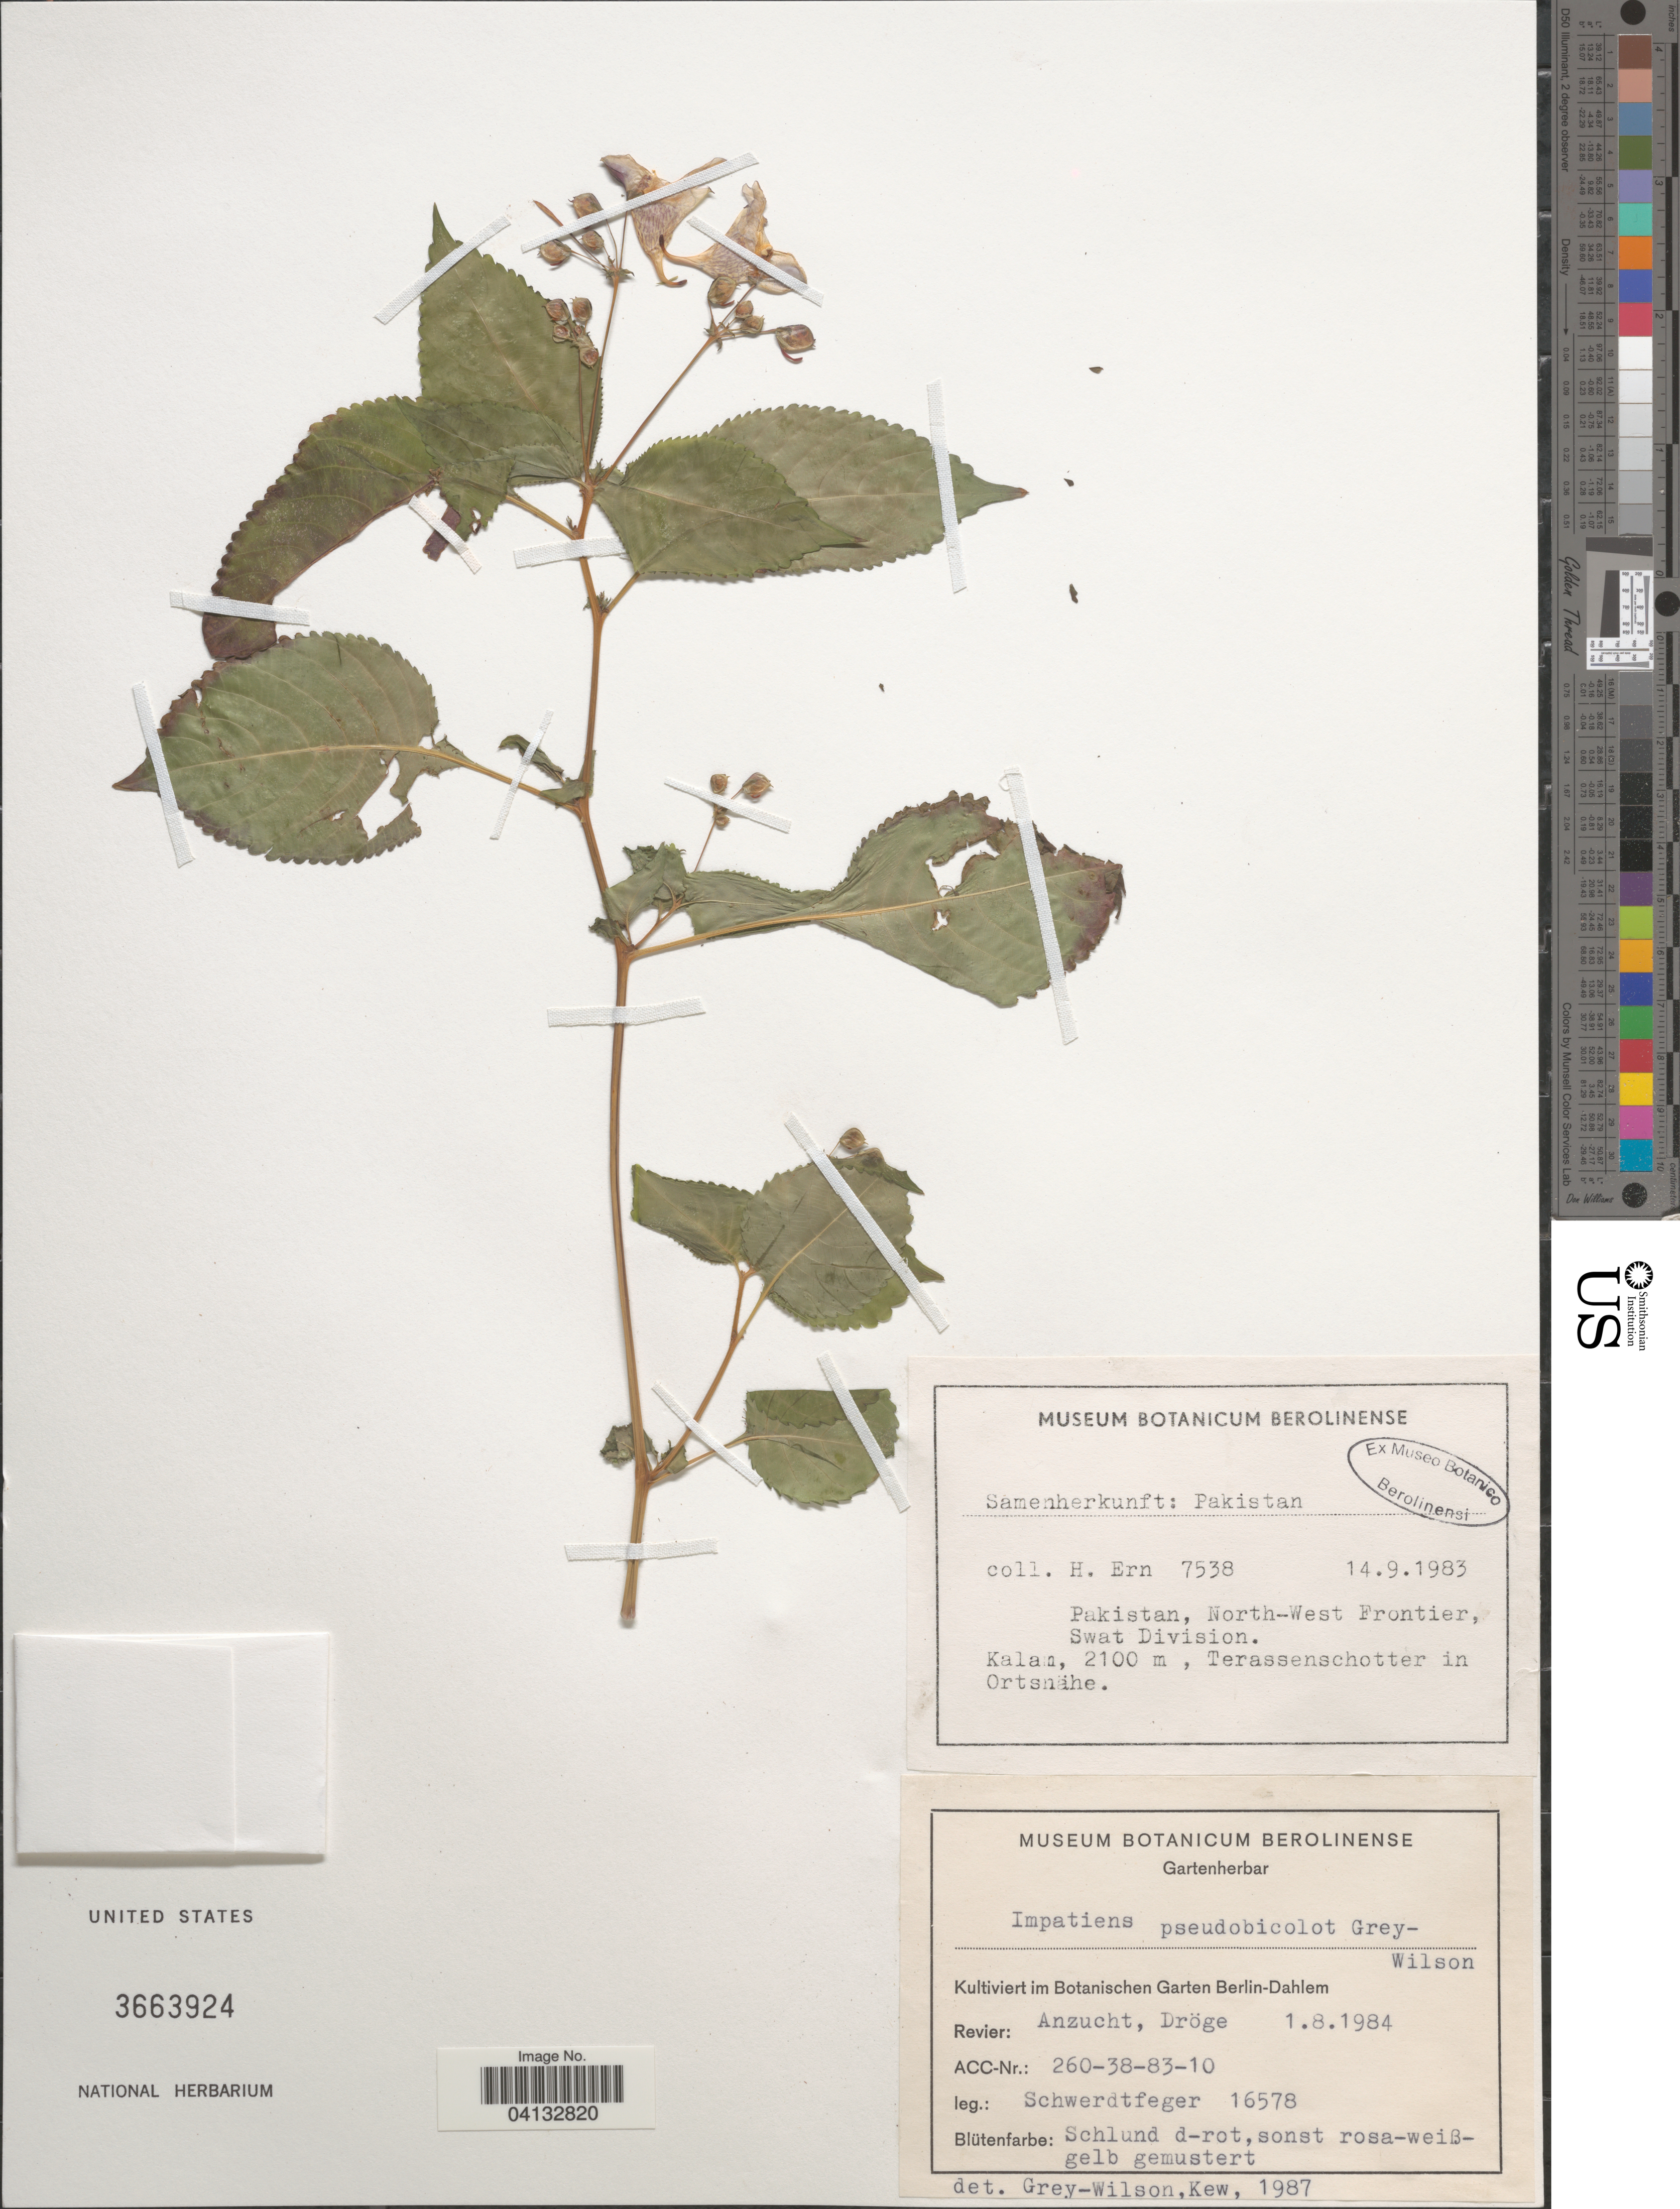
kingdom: Plantae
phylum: Tracheophyta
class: Magnoliopsida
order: Ericales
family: Balsaminaceae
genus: Impatiens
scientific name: Impatiens pseudobicolor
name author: Grey-Wilson & Rech. f.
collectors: H. Ern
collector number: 7538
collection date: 1983-09-14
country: Pakistan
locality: North-West Frontier, Swat Division. Kalam, Terassenschotter in Ortsnähe.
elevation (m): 2100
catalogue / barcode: US 3663924